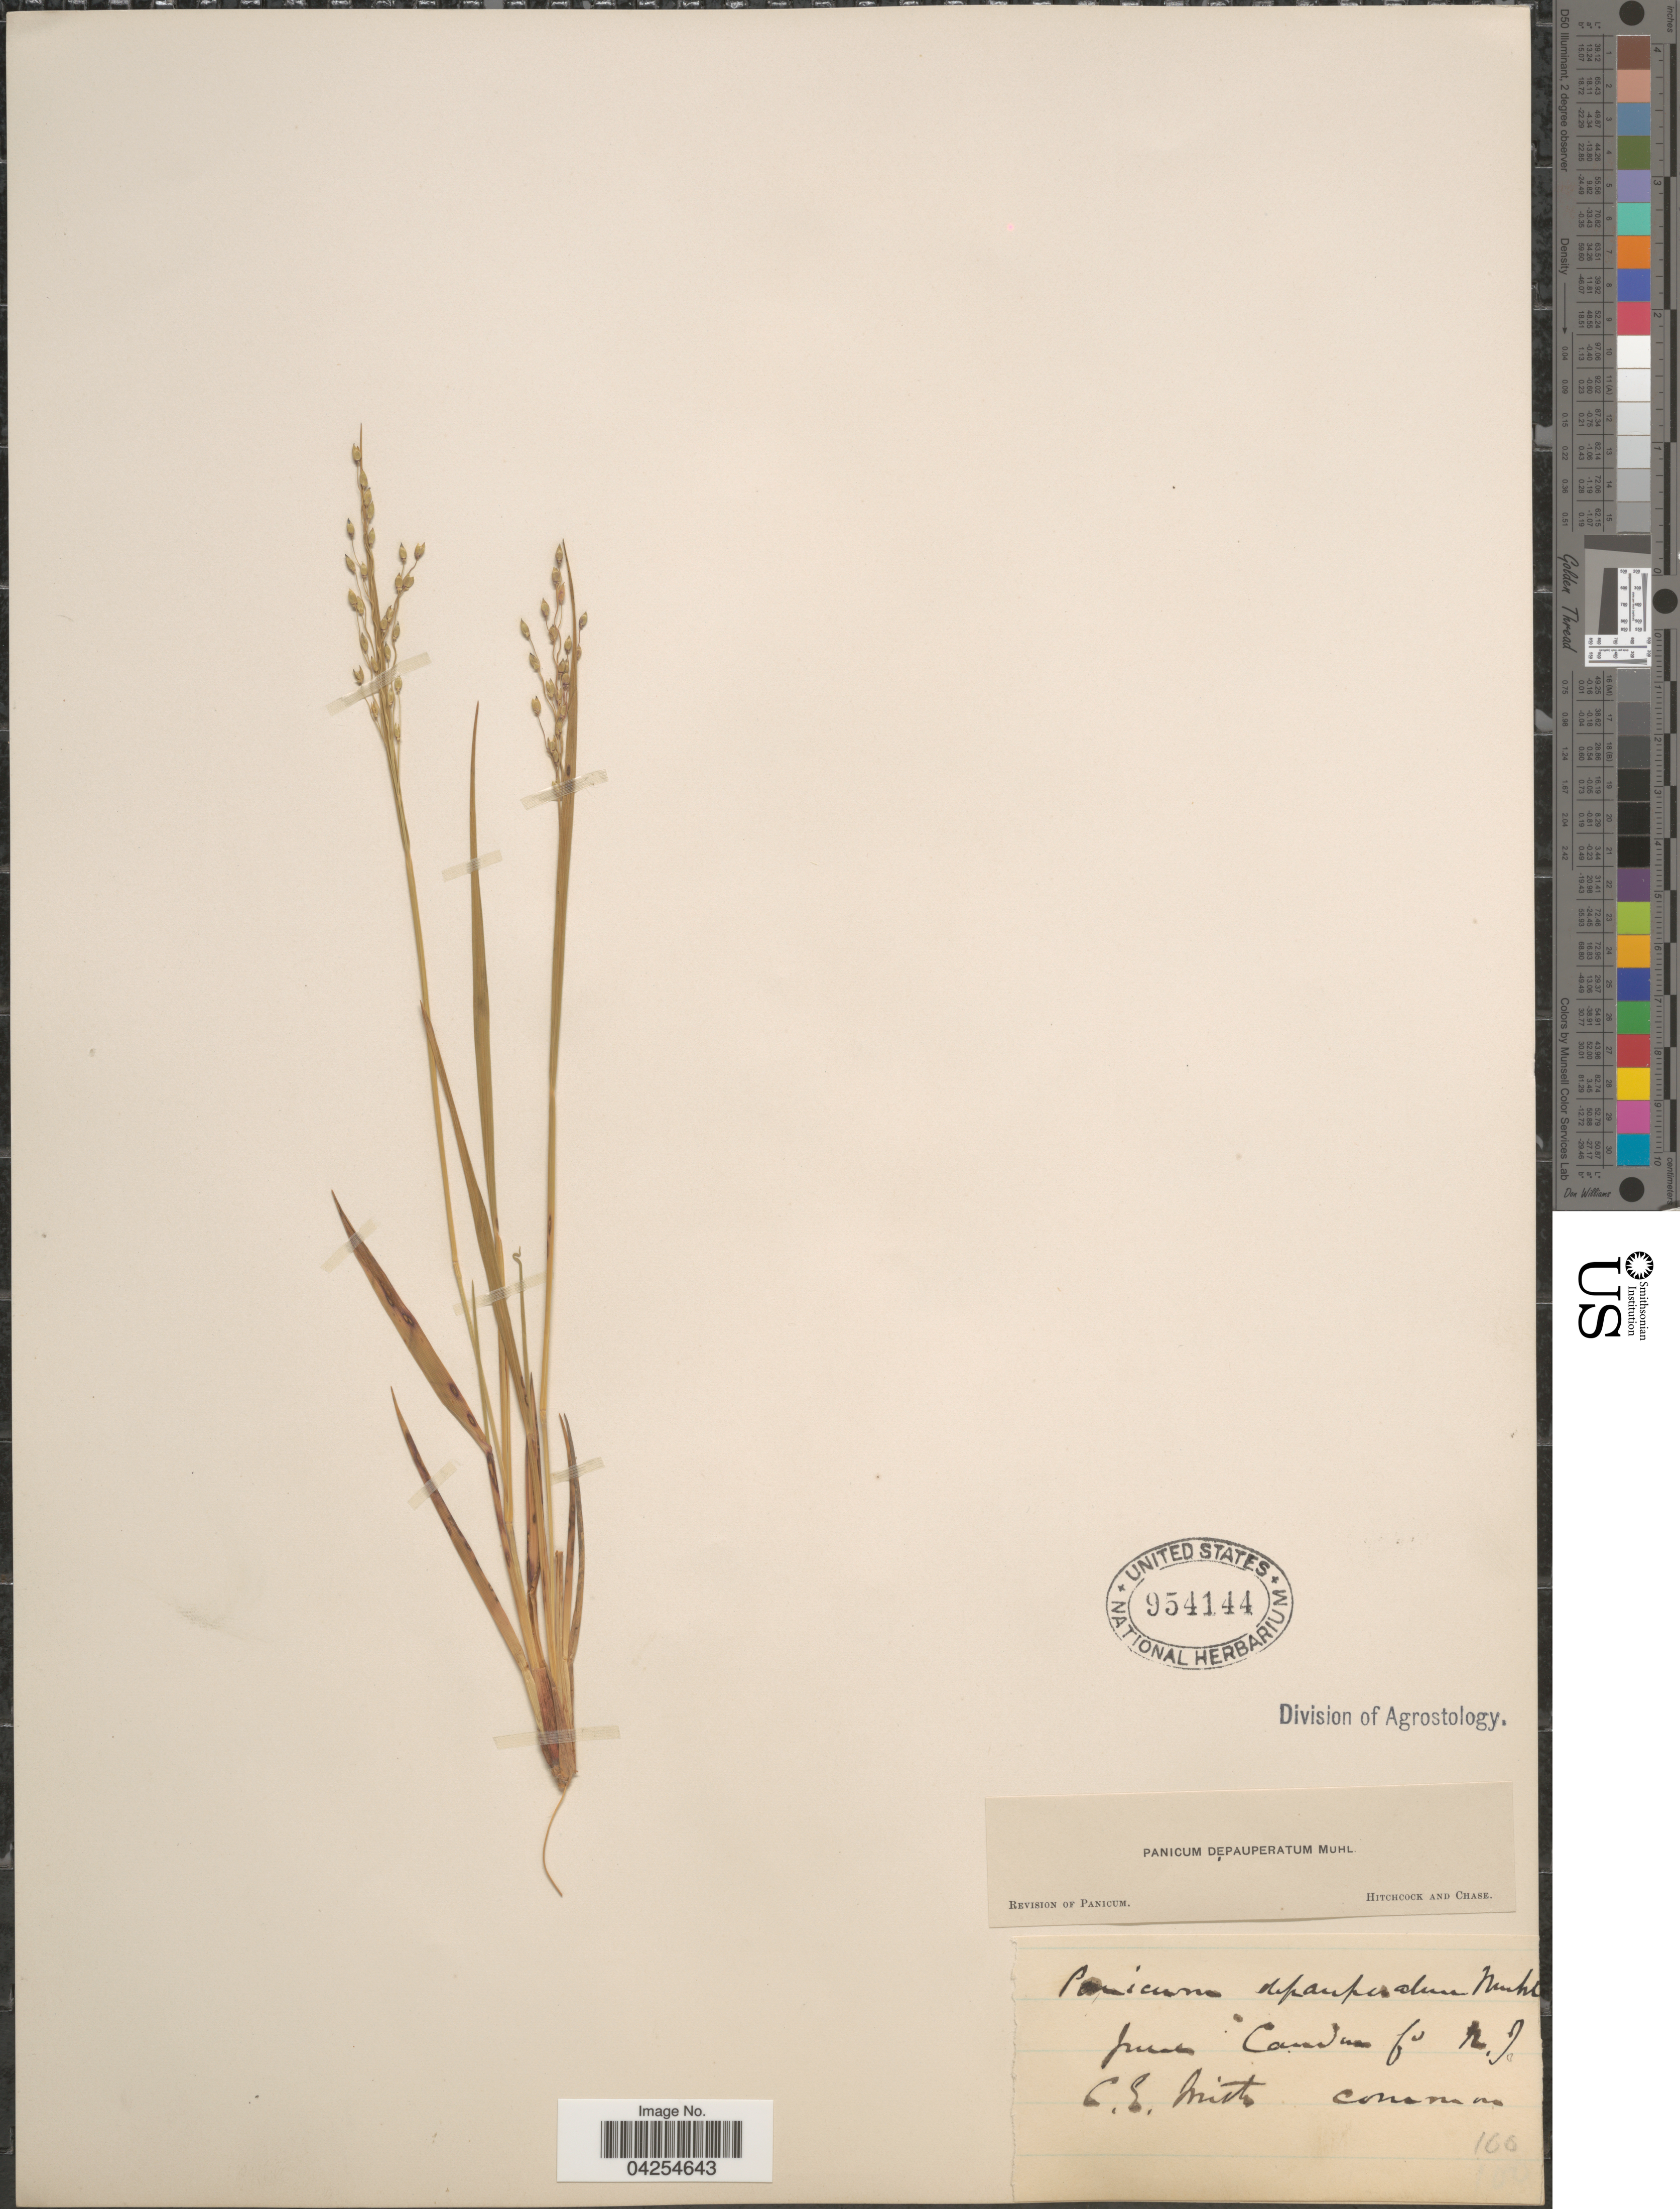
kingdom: Plantae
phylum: Tracheophyta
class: Liliopsida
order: Poales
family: Poaceae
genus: Dichanthelium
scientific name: Dichanthelium depauperatum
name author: (Muhl.) Gould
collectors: C. G. Smith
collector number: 166*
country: United States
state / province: New Jersey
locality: Pres Camden.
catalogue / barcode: US 954144